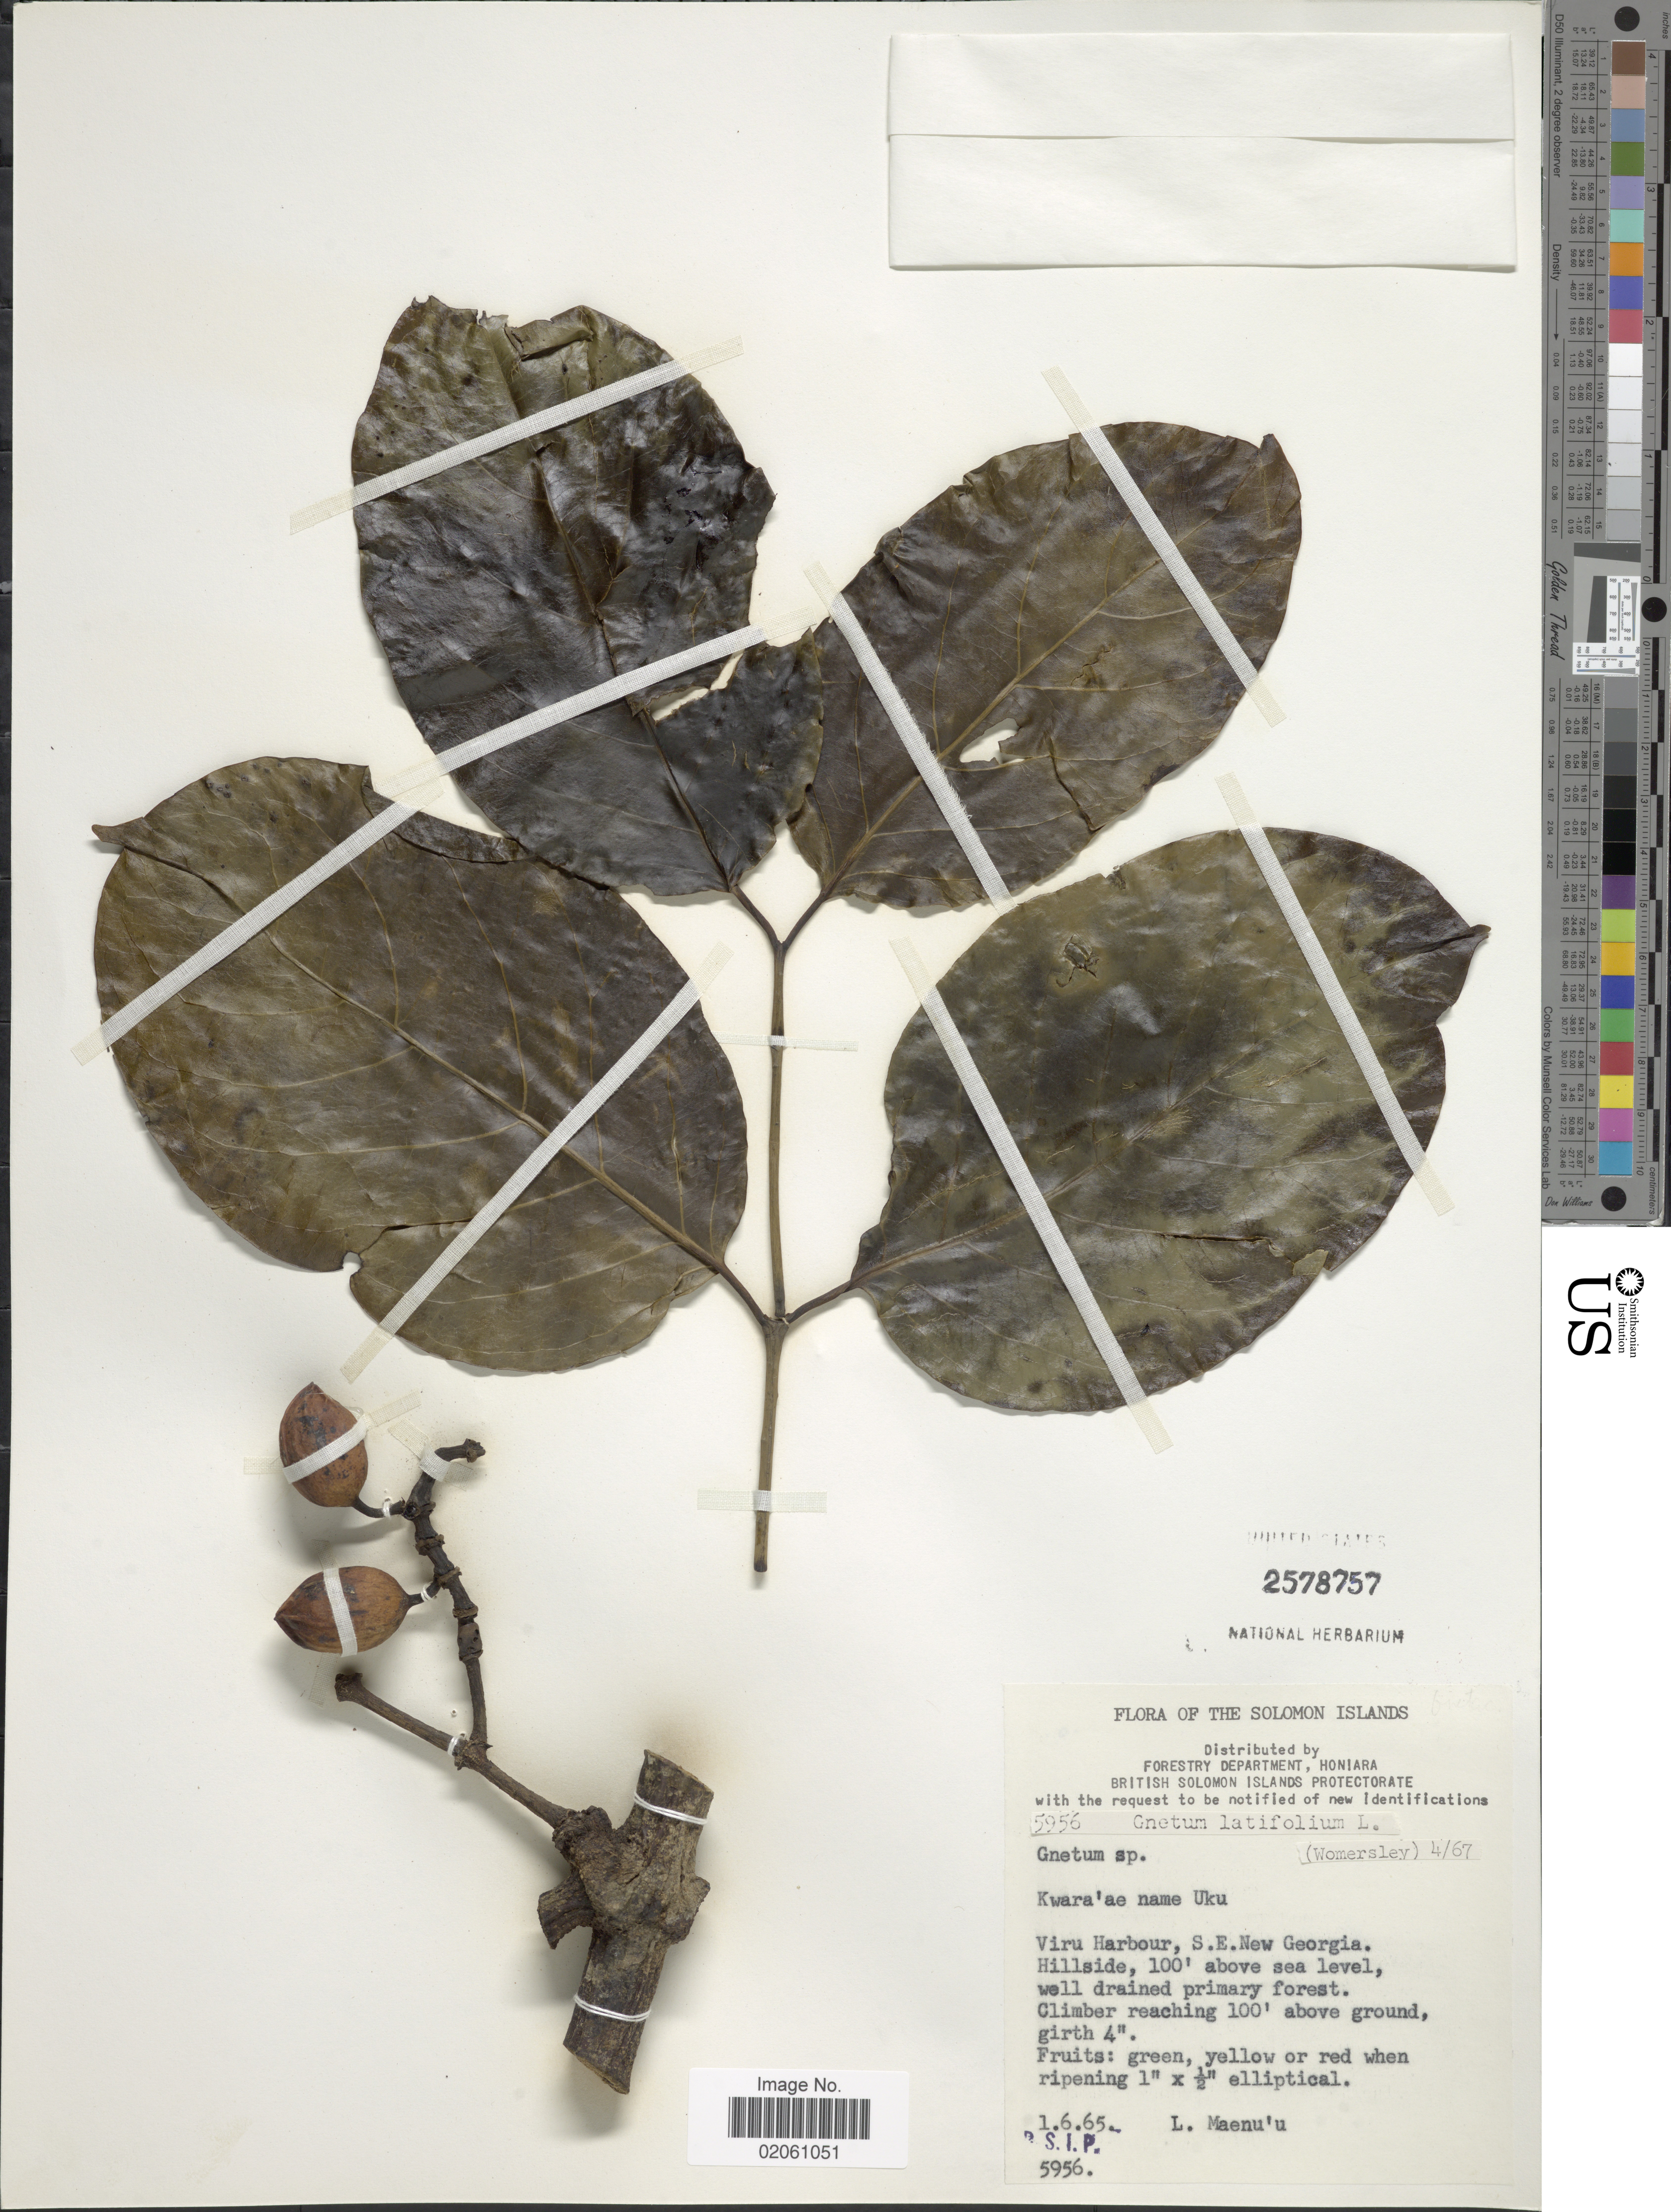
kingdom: Plantae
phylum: Tracheophyta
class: Gnetopsida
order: Gnetales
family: Gnetaceae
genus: Gnetum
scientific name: Gnetum latifolium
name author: Blume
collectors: L. Maenu'u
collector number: B.S.I.P. 5956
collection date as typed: Transcribed d/m/y: 1/6/65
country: Solomon Islands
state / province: Solomon Islands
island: New Georgia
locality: Viru Haarbour, S.E. New Georgia. Hillside, 100, well drained primary forest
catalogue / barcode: US 2578757